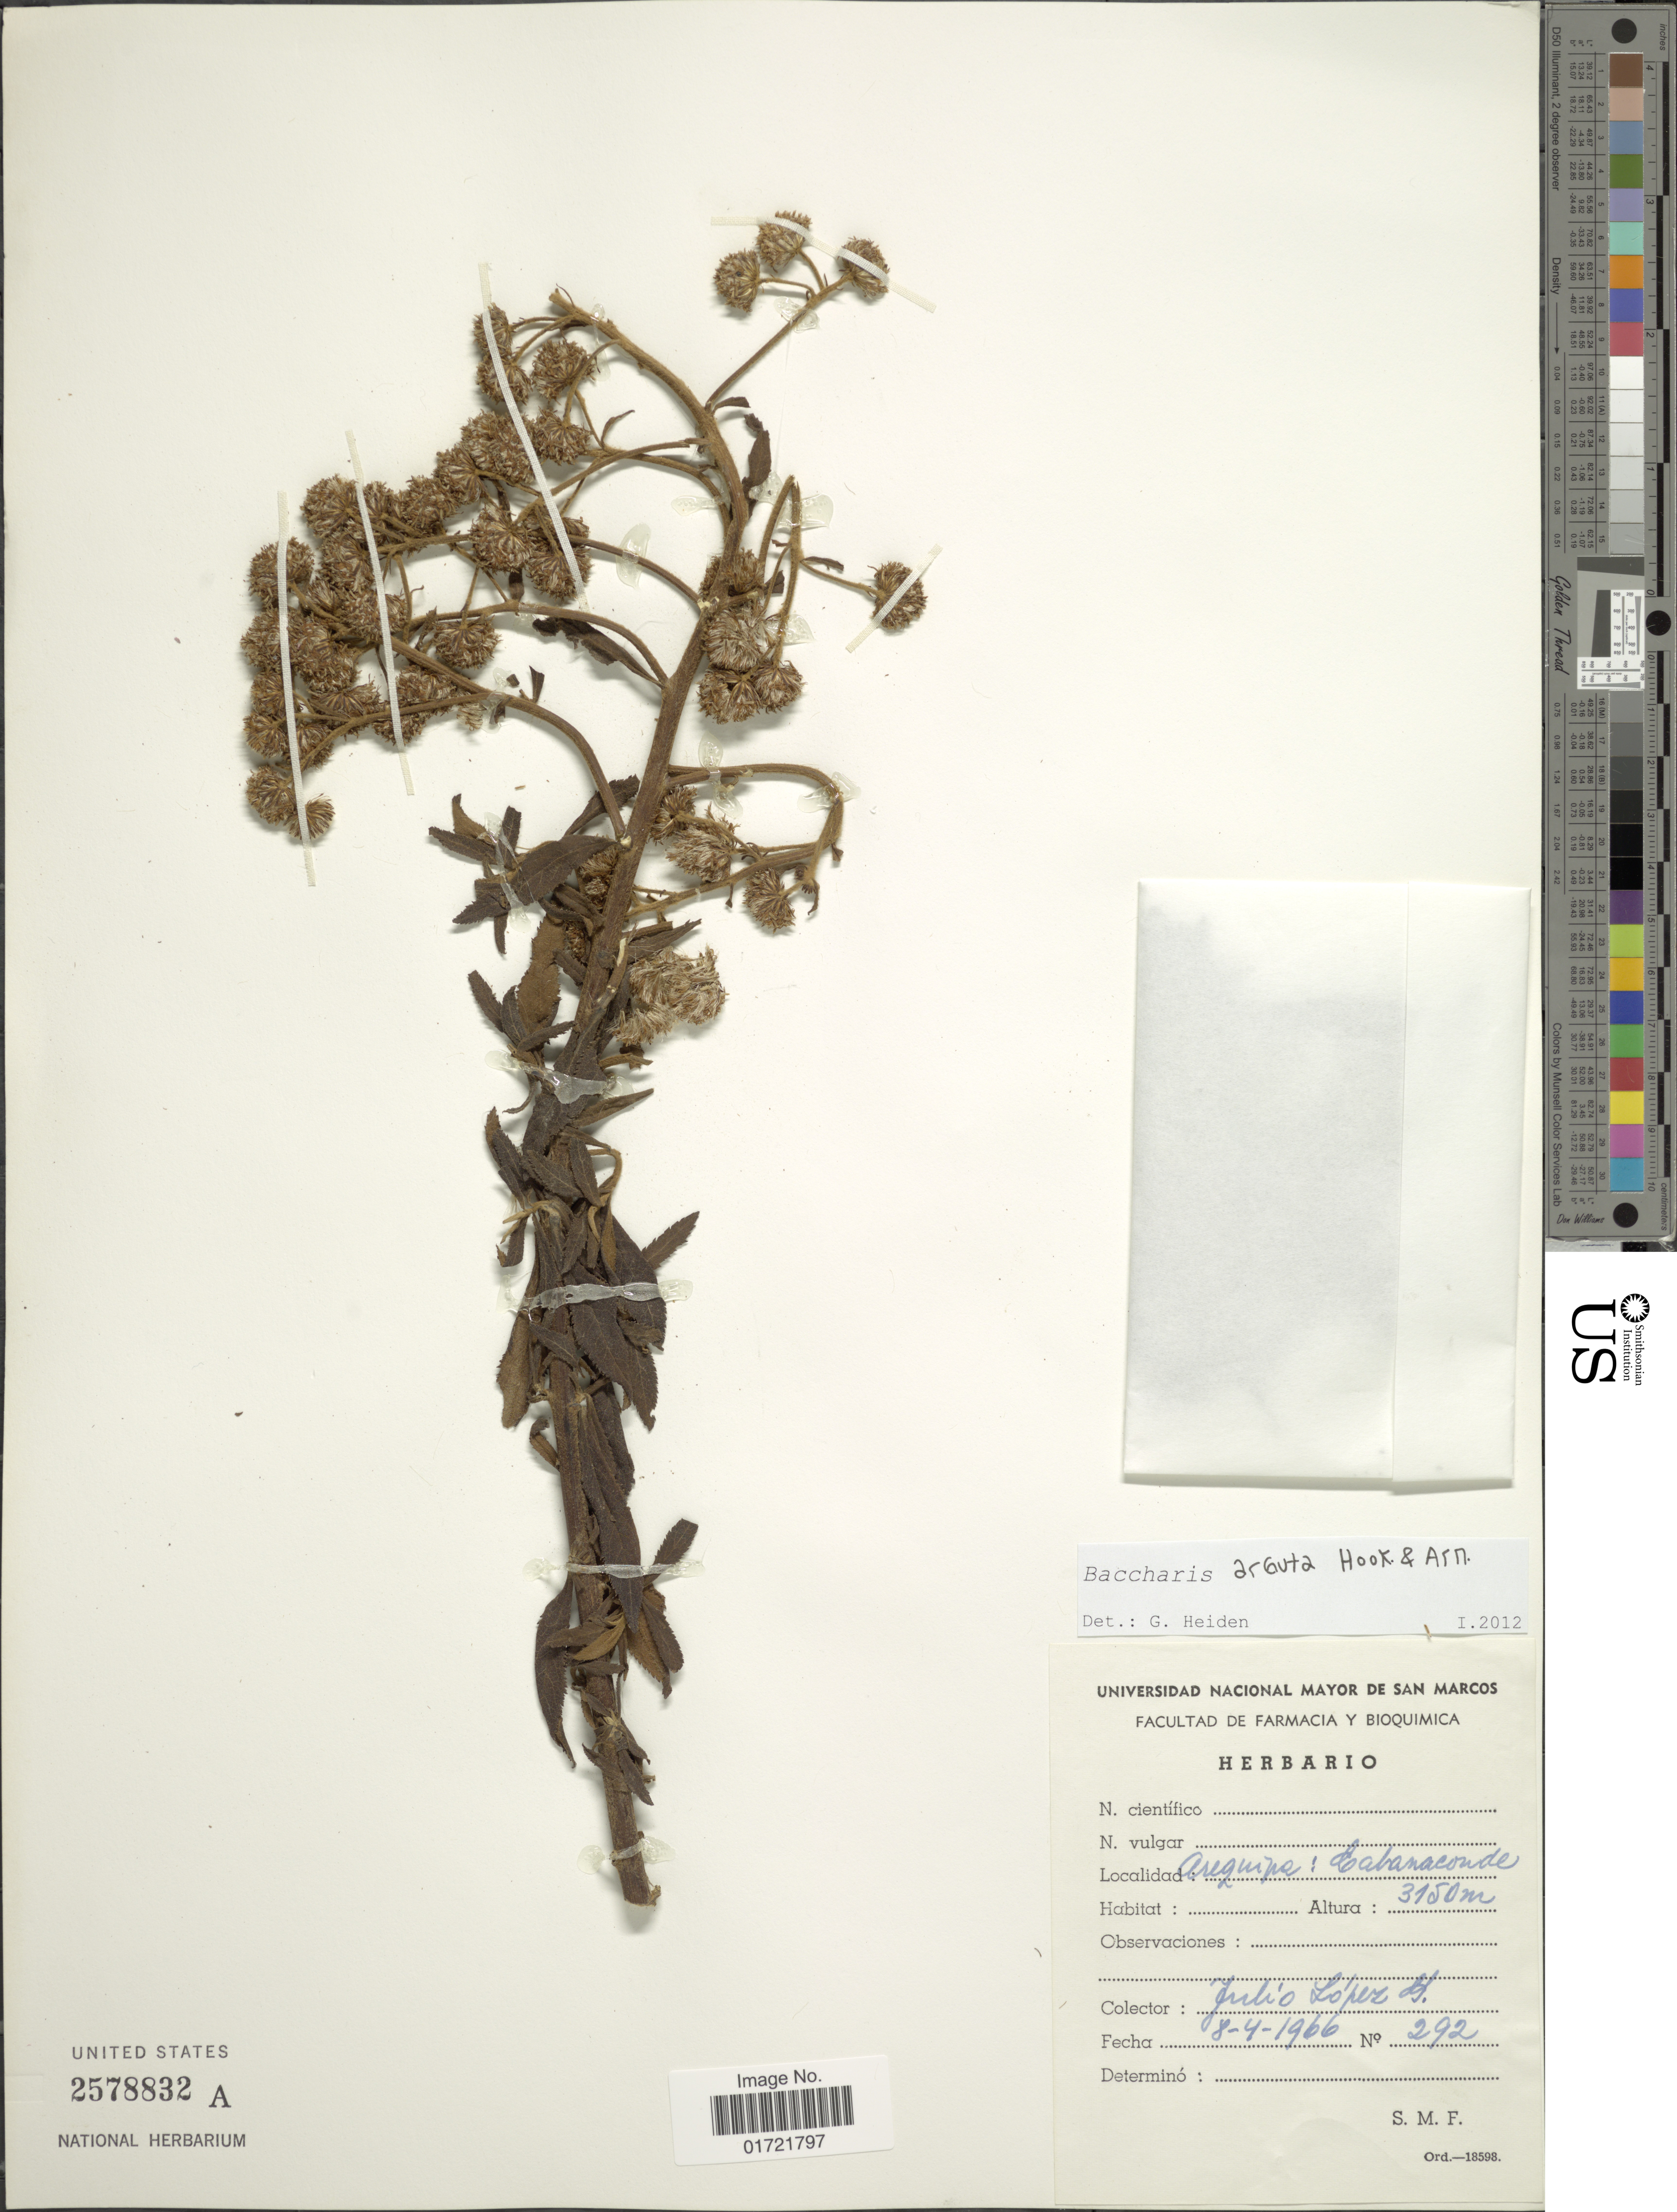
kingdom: Plantae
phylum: Tracheophyta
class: Magnoliopsida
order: Asterales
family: Asteraceae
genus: Baccharis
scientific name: Baccharis arguta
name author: Gillies ex Hook. & Arn.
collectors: J. López G.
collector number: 292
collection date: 1966-04-08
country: Peru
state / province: Arequipa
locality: Arequipa, Cabanaconde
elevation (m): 3150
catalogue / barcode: US 2578832A